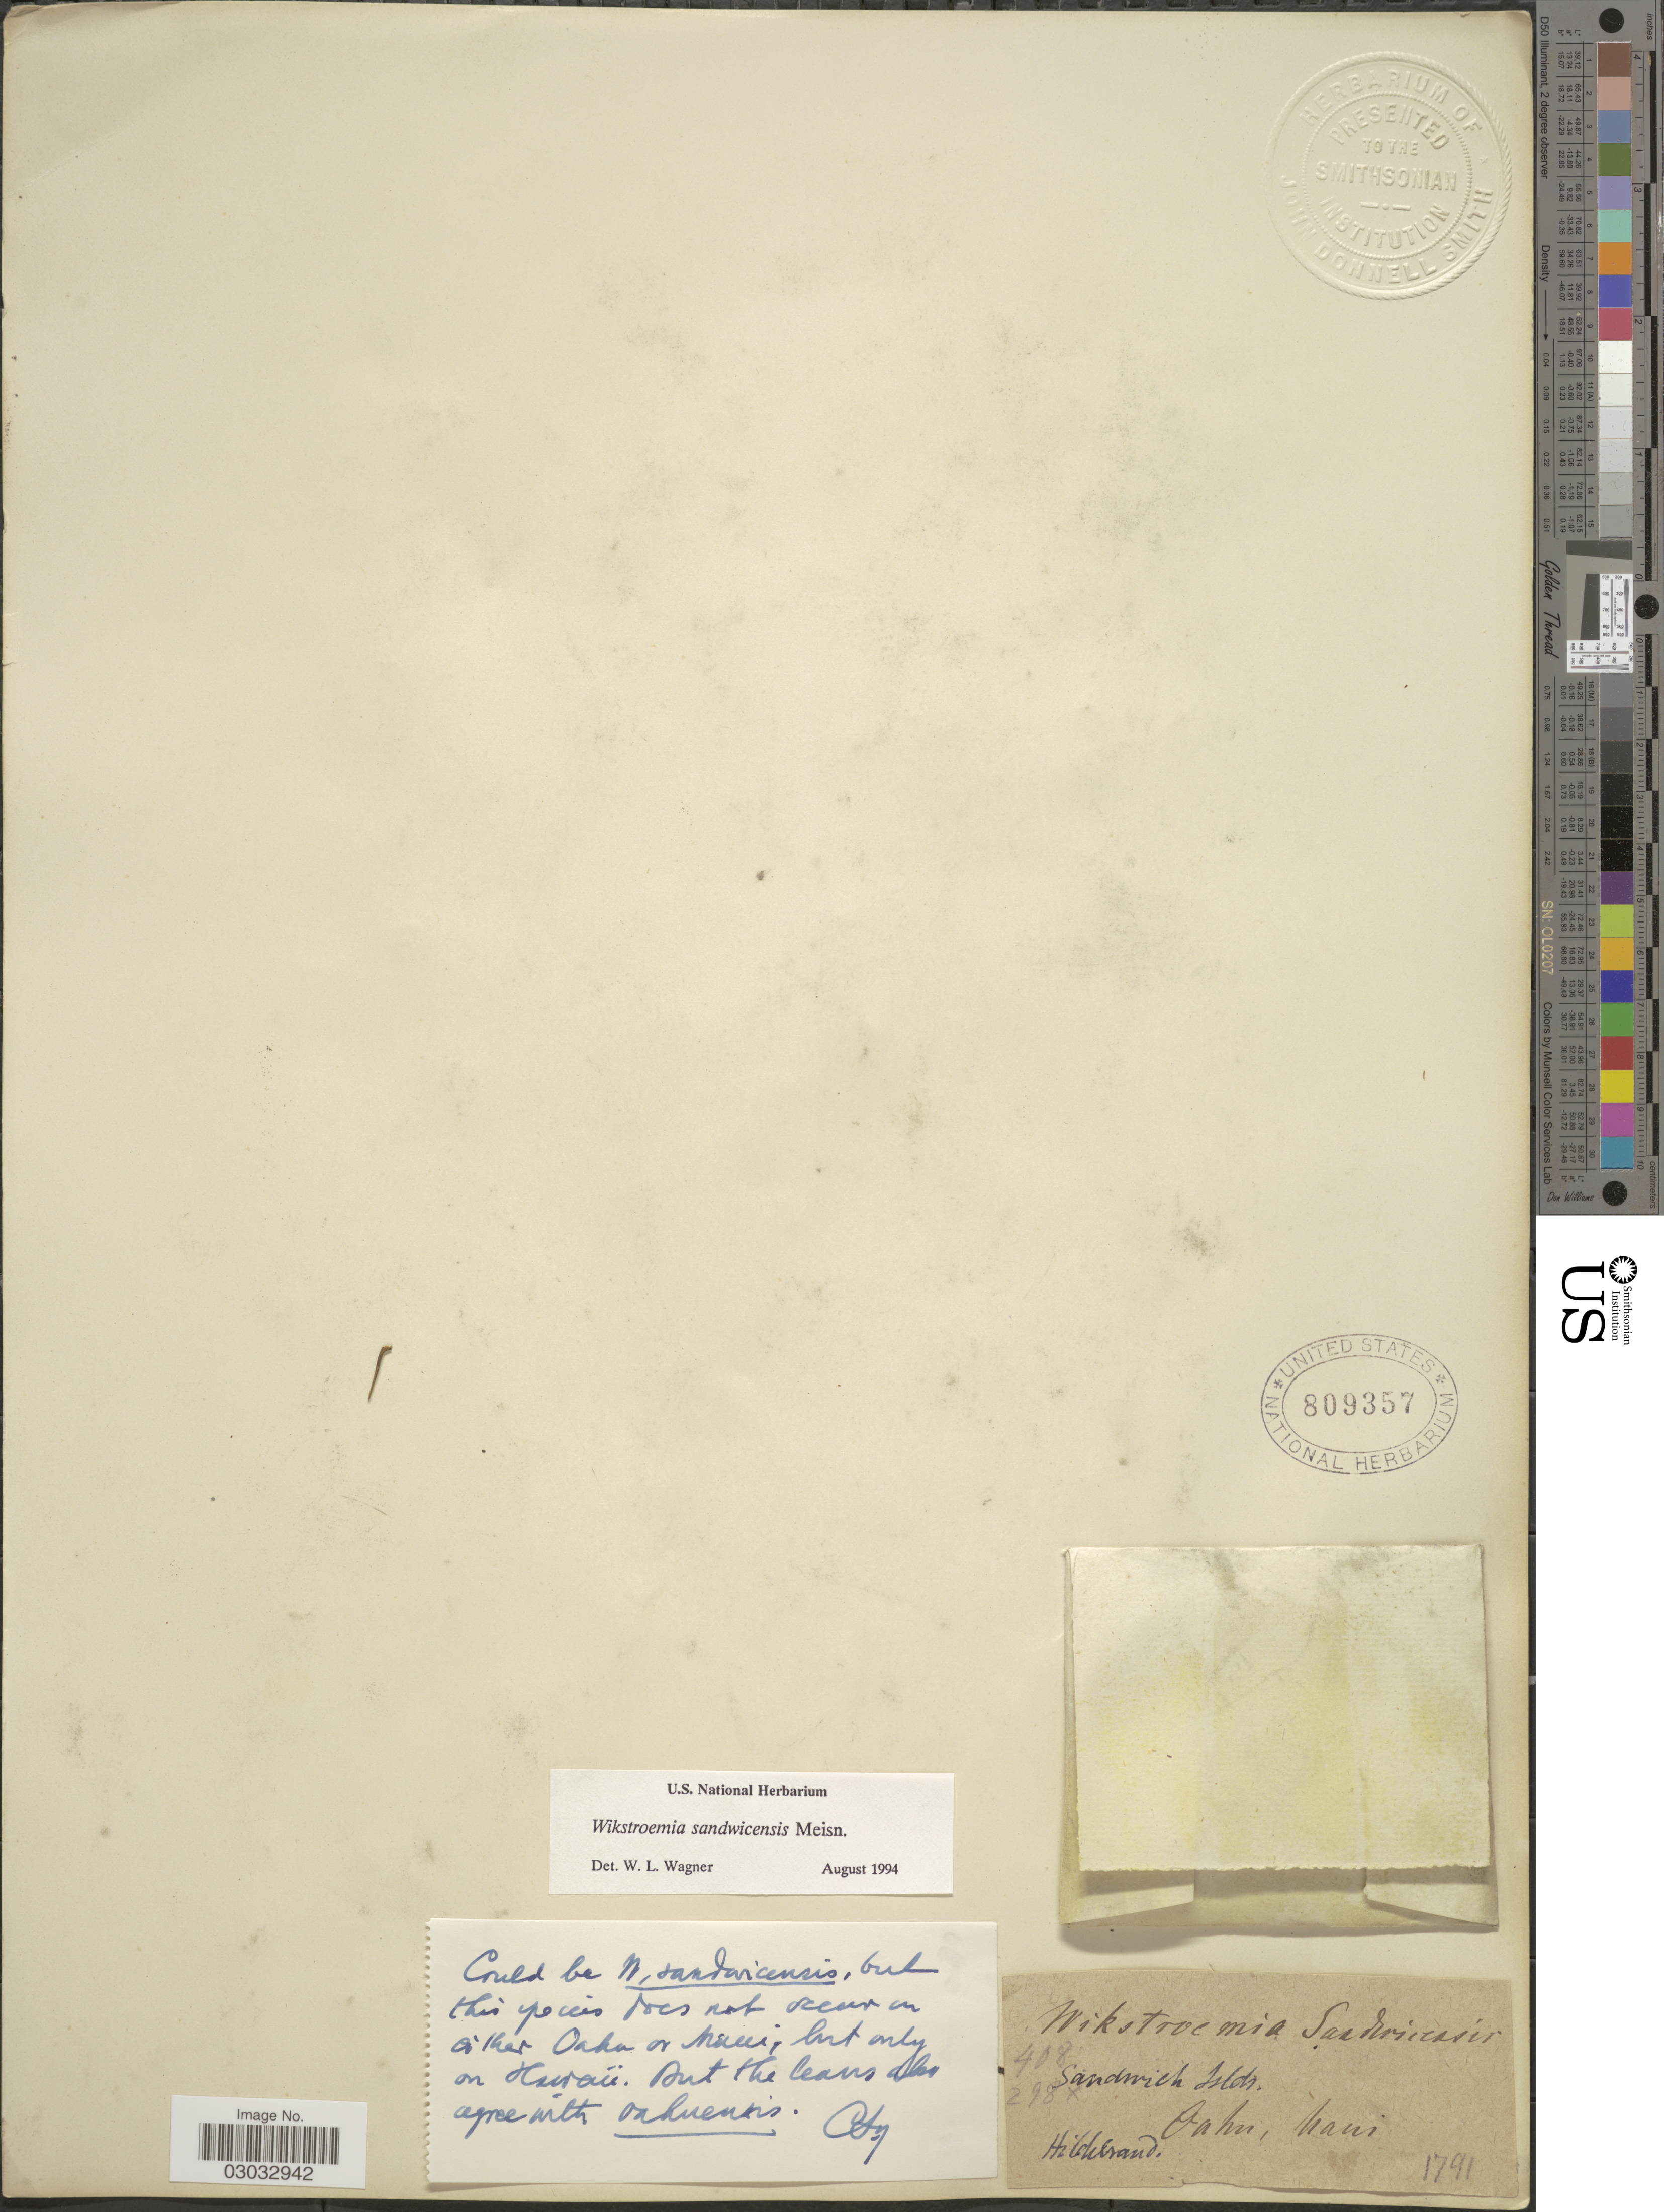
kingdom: Plantae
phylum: Tracheophyta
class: Magnoliopsida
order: Malvales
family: Thymelaeaceae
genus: Wikstroemia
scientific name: Wikstroemia sandwicensis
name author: Meisn.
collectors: -. Hildebrand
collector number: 1791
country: United States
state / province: Hawaii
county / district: Honolulu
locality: Sandwich Islds. Oahu, haui.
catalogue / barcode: US 809357